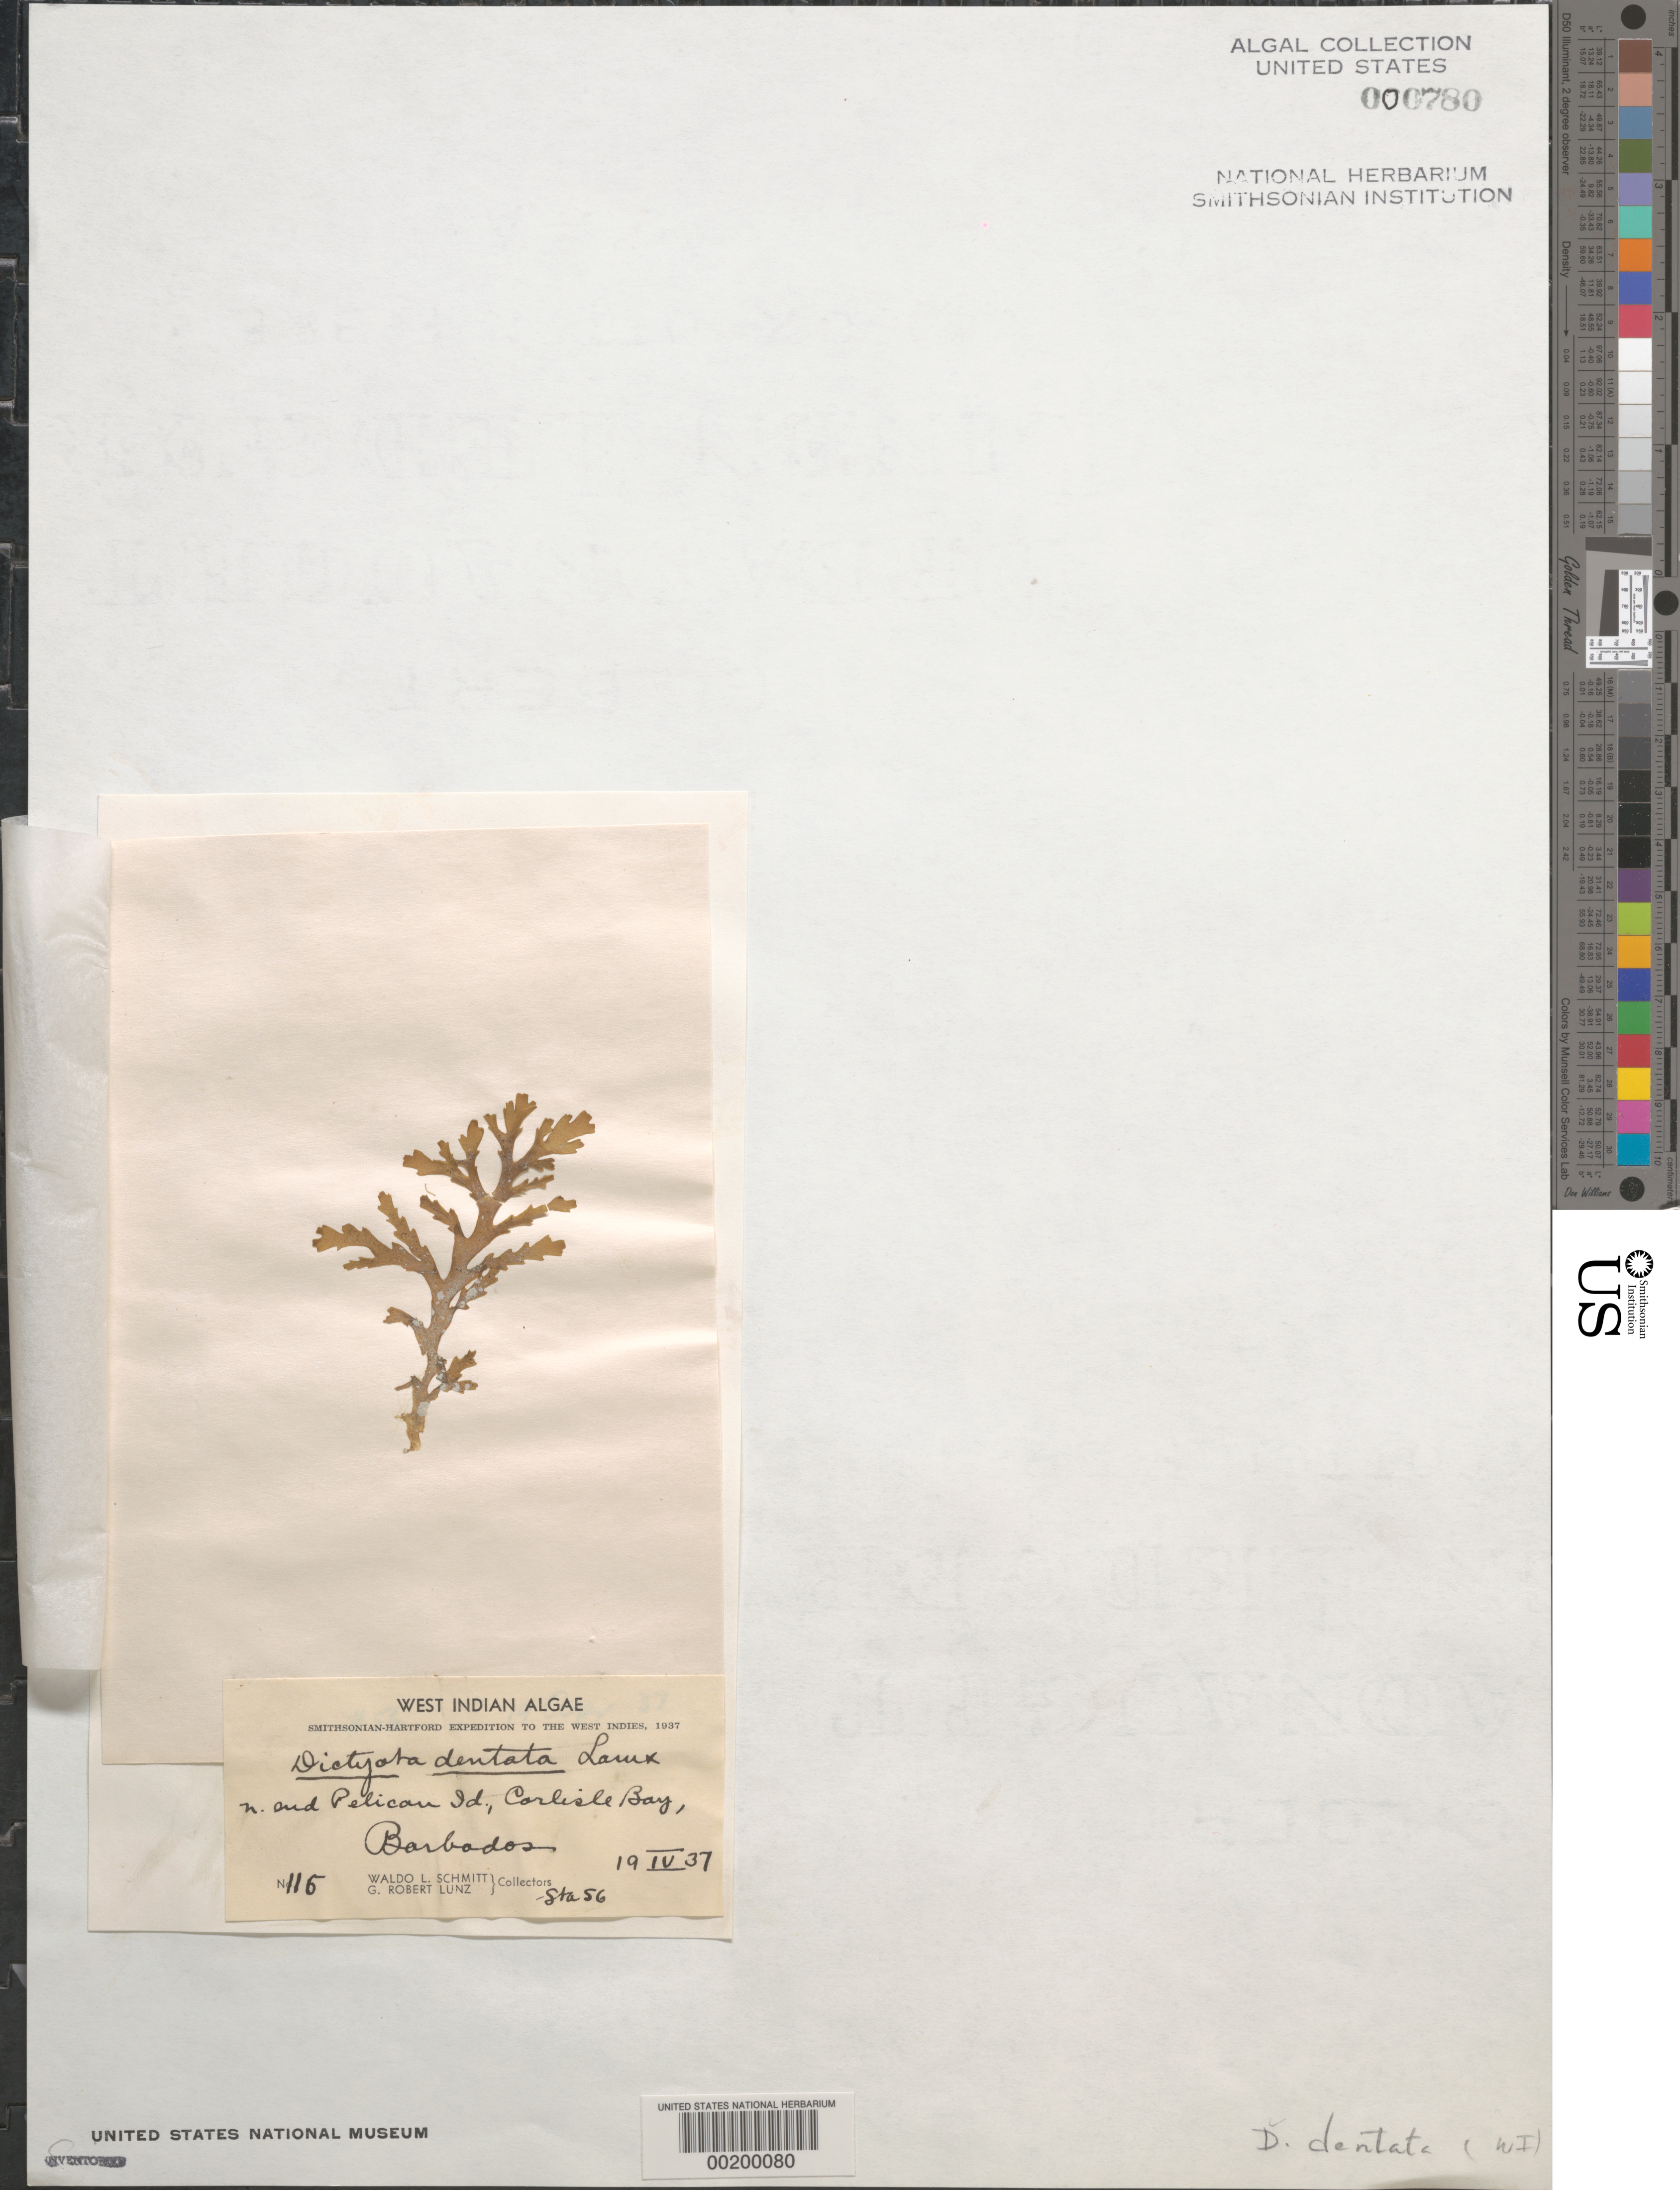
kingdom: Chromista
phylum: Ochrophyta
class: Phaeophyceae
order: Dictyotales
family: Dictyotaceae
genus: Dictyota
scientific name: Dictyota mertensii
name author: (C. Mart.) Kütz.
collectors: W. L. Schmitt & G. Lunz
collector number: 116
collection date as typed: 19 Apr 1937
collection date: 1937-04-19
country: Barbados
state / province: Saint Michael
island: Pelican Island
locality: Carlisle Bay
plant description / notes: Smithsonian-Hartford Expedition to the West Indies, 1937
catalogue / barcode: US 780